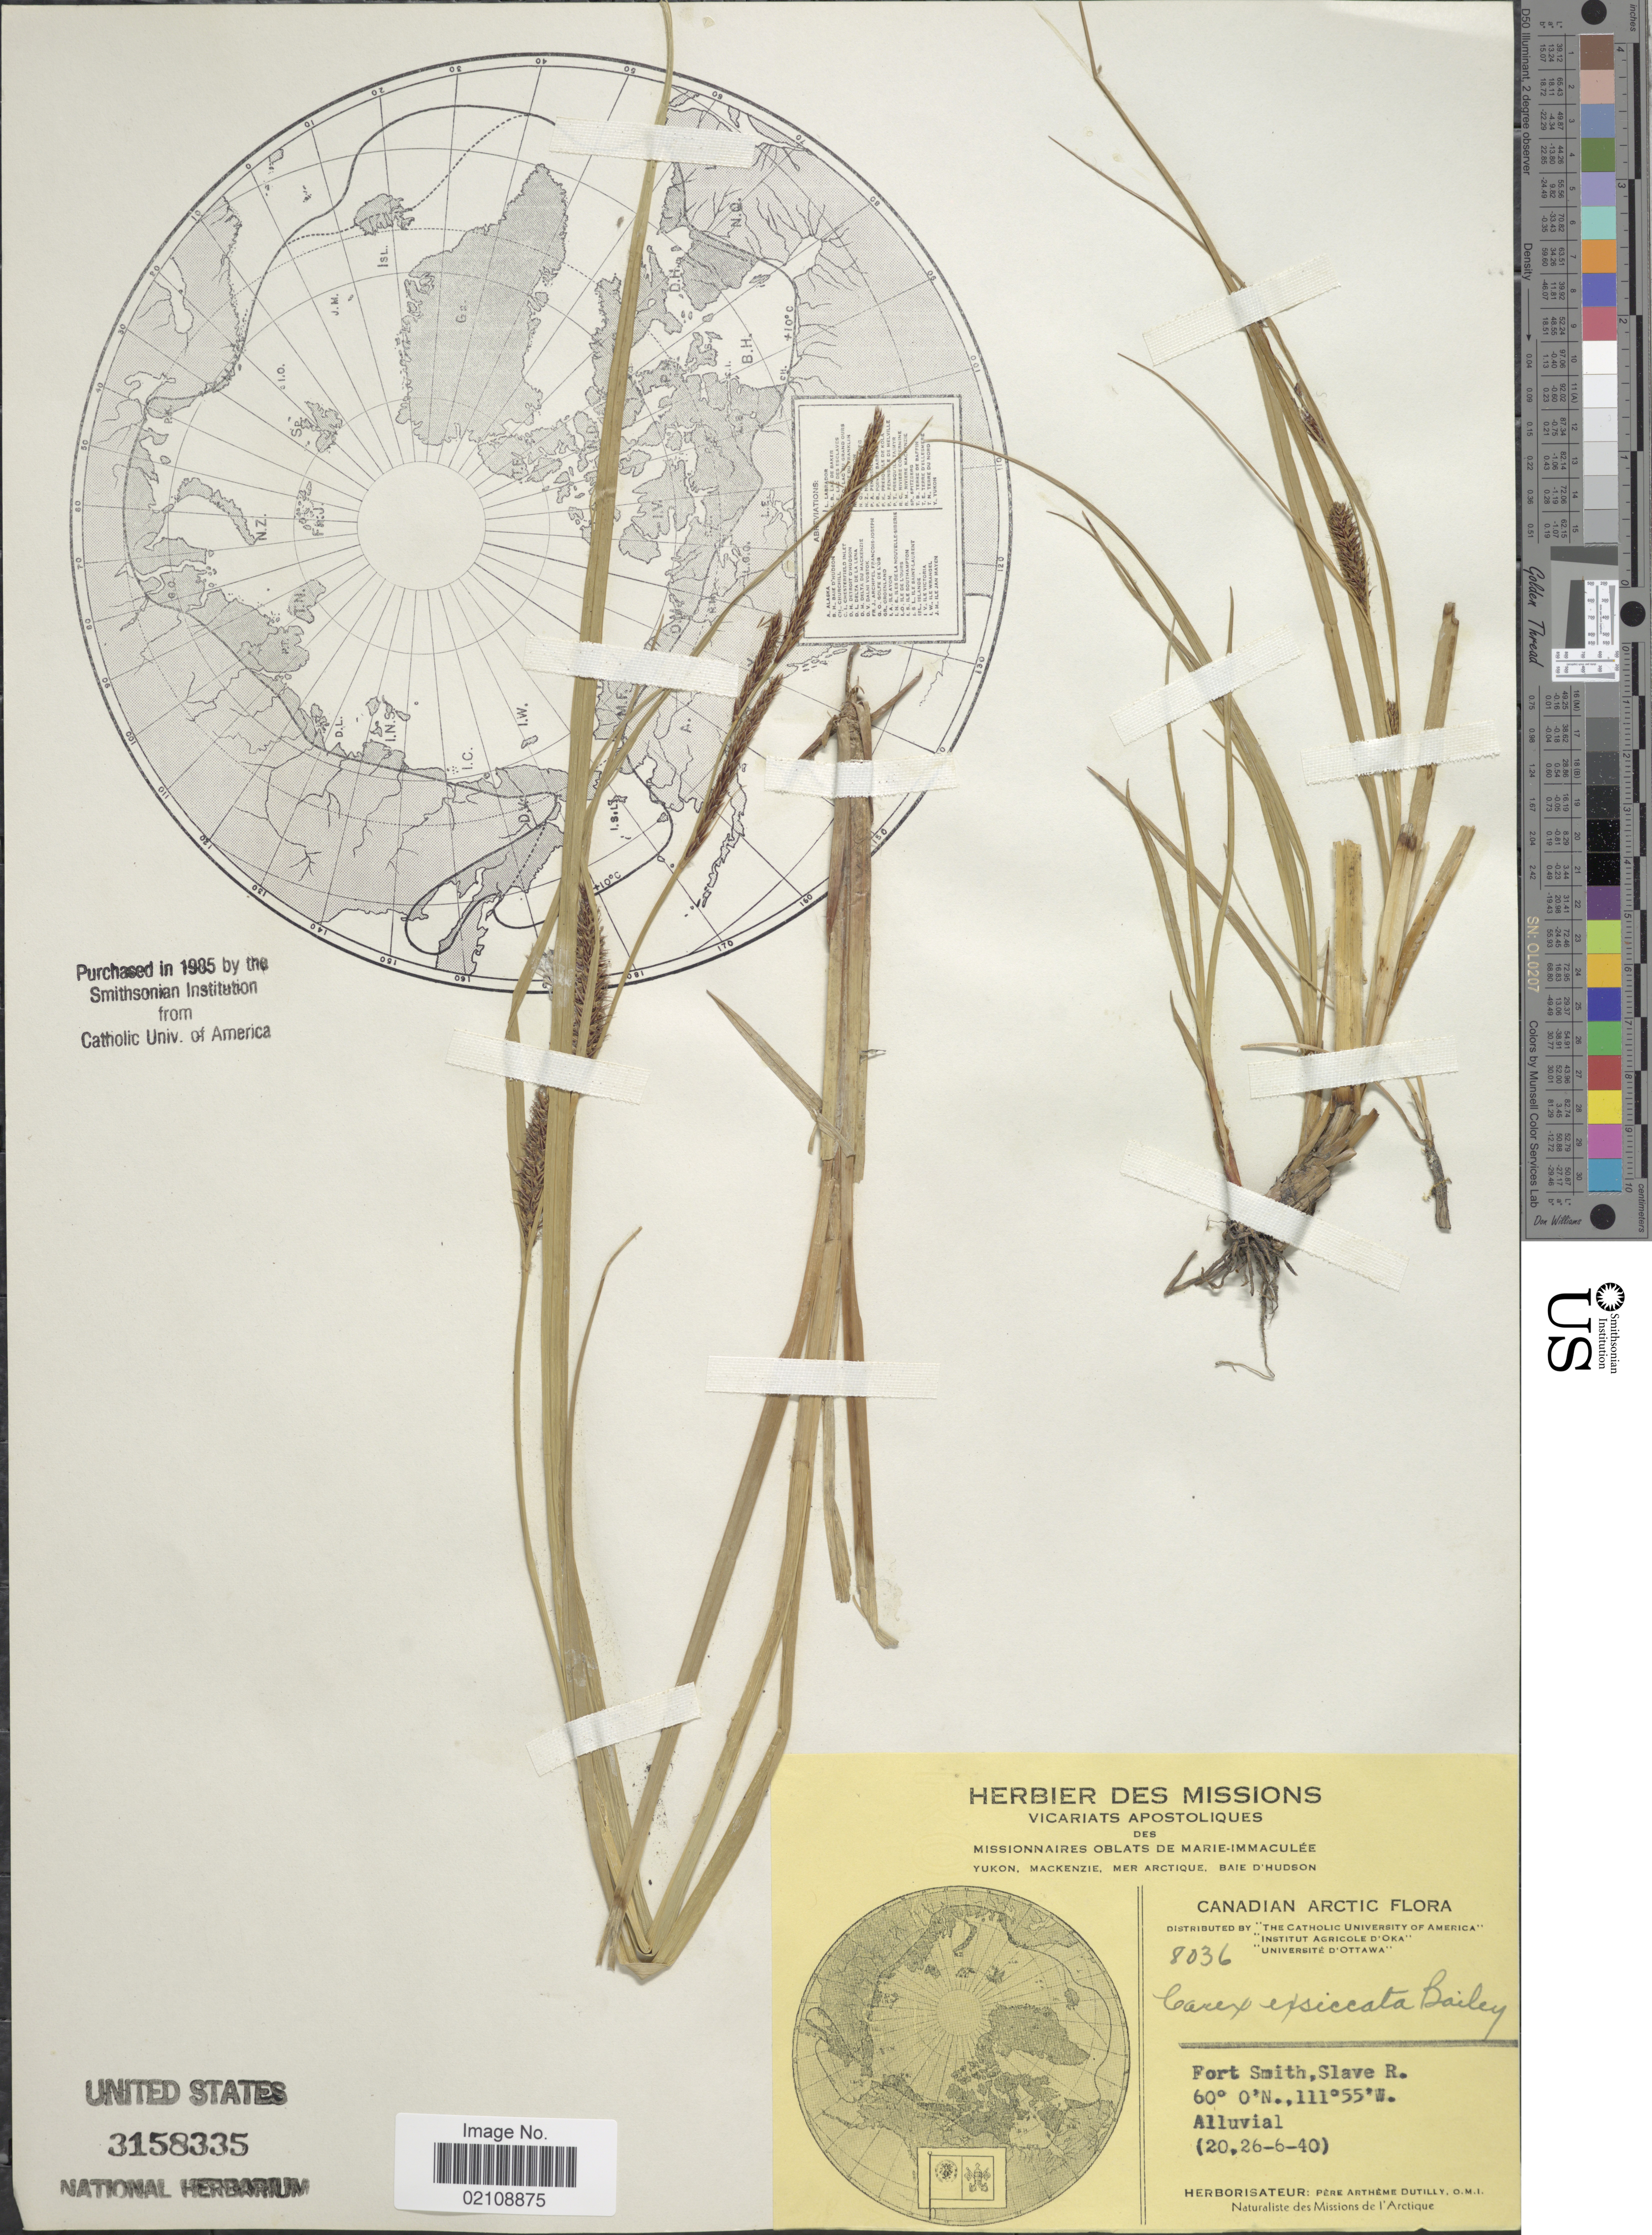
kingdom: Plantae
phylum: Tracheophyta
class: Liliopsida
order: Poales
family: Cyperaceae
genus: Carex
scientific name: Carex exsiccata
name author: L.H. Bailey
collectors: ex Herb. Pêre Arthême Dutilly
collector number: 8036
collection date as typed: Transcribed d/m/y: 20/6/40 to 26/6/40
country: Canada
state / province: Northwest Territories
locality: Canadian Arctic, Fort Smith, Slave R., Alluvial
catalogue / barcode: US 3158335